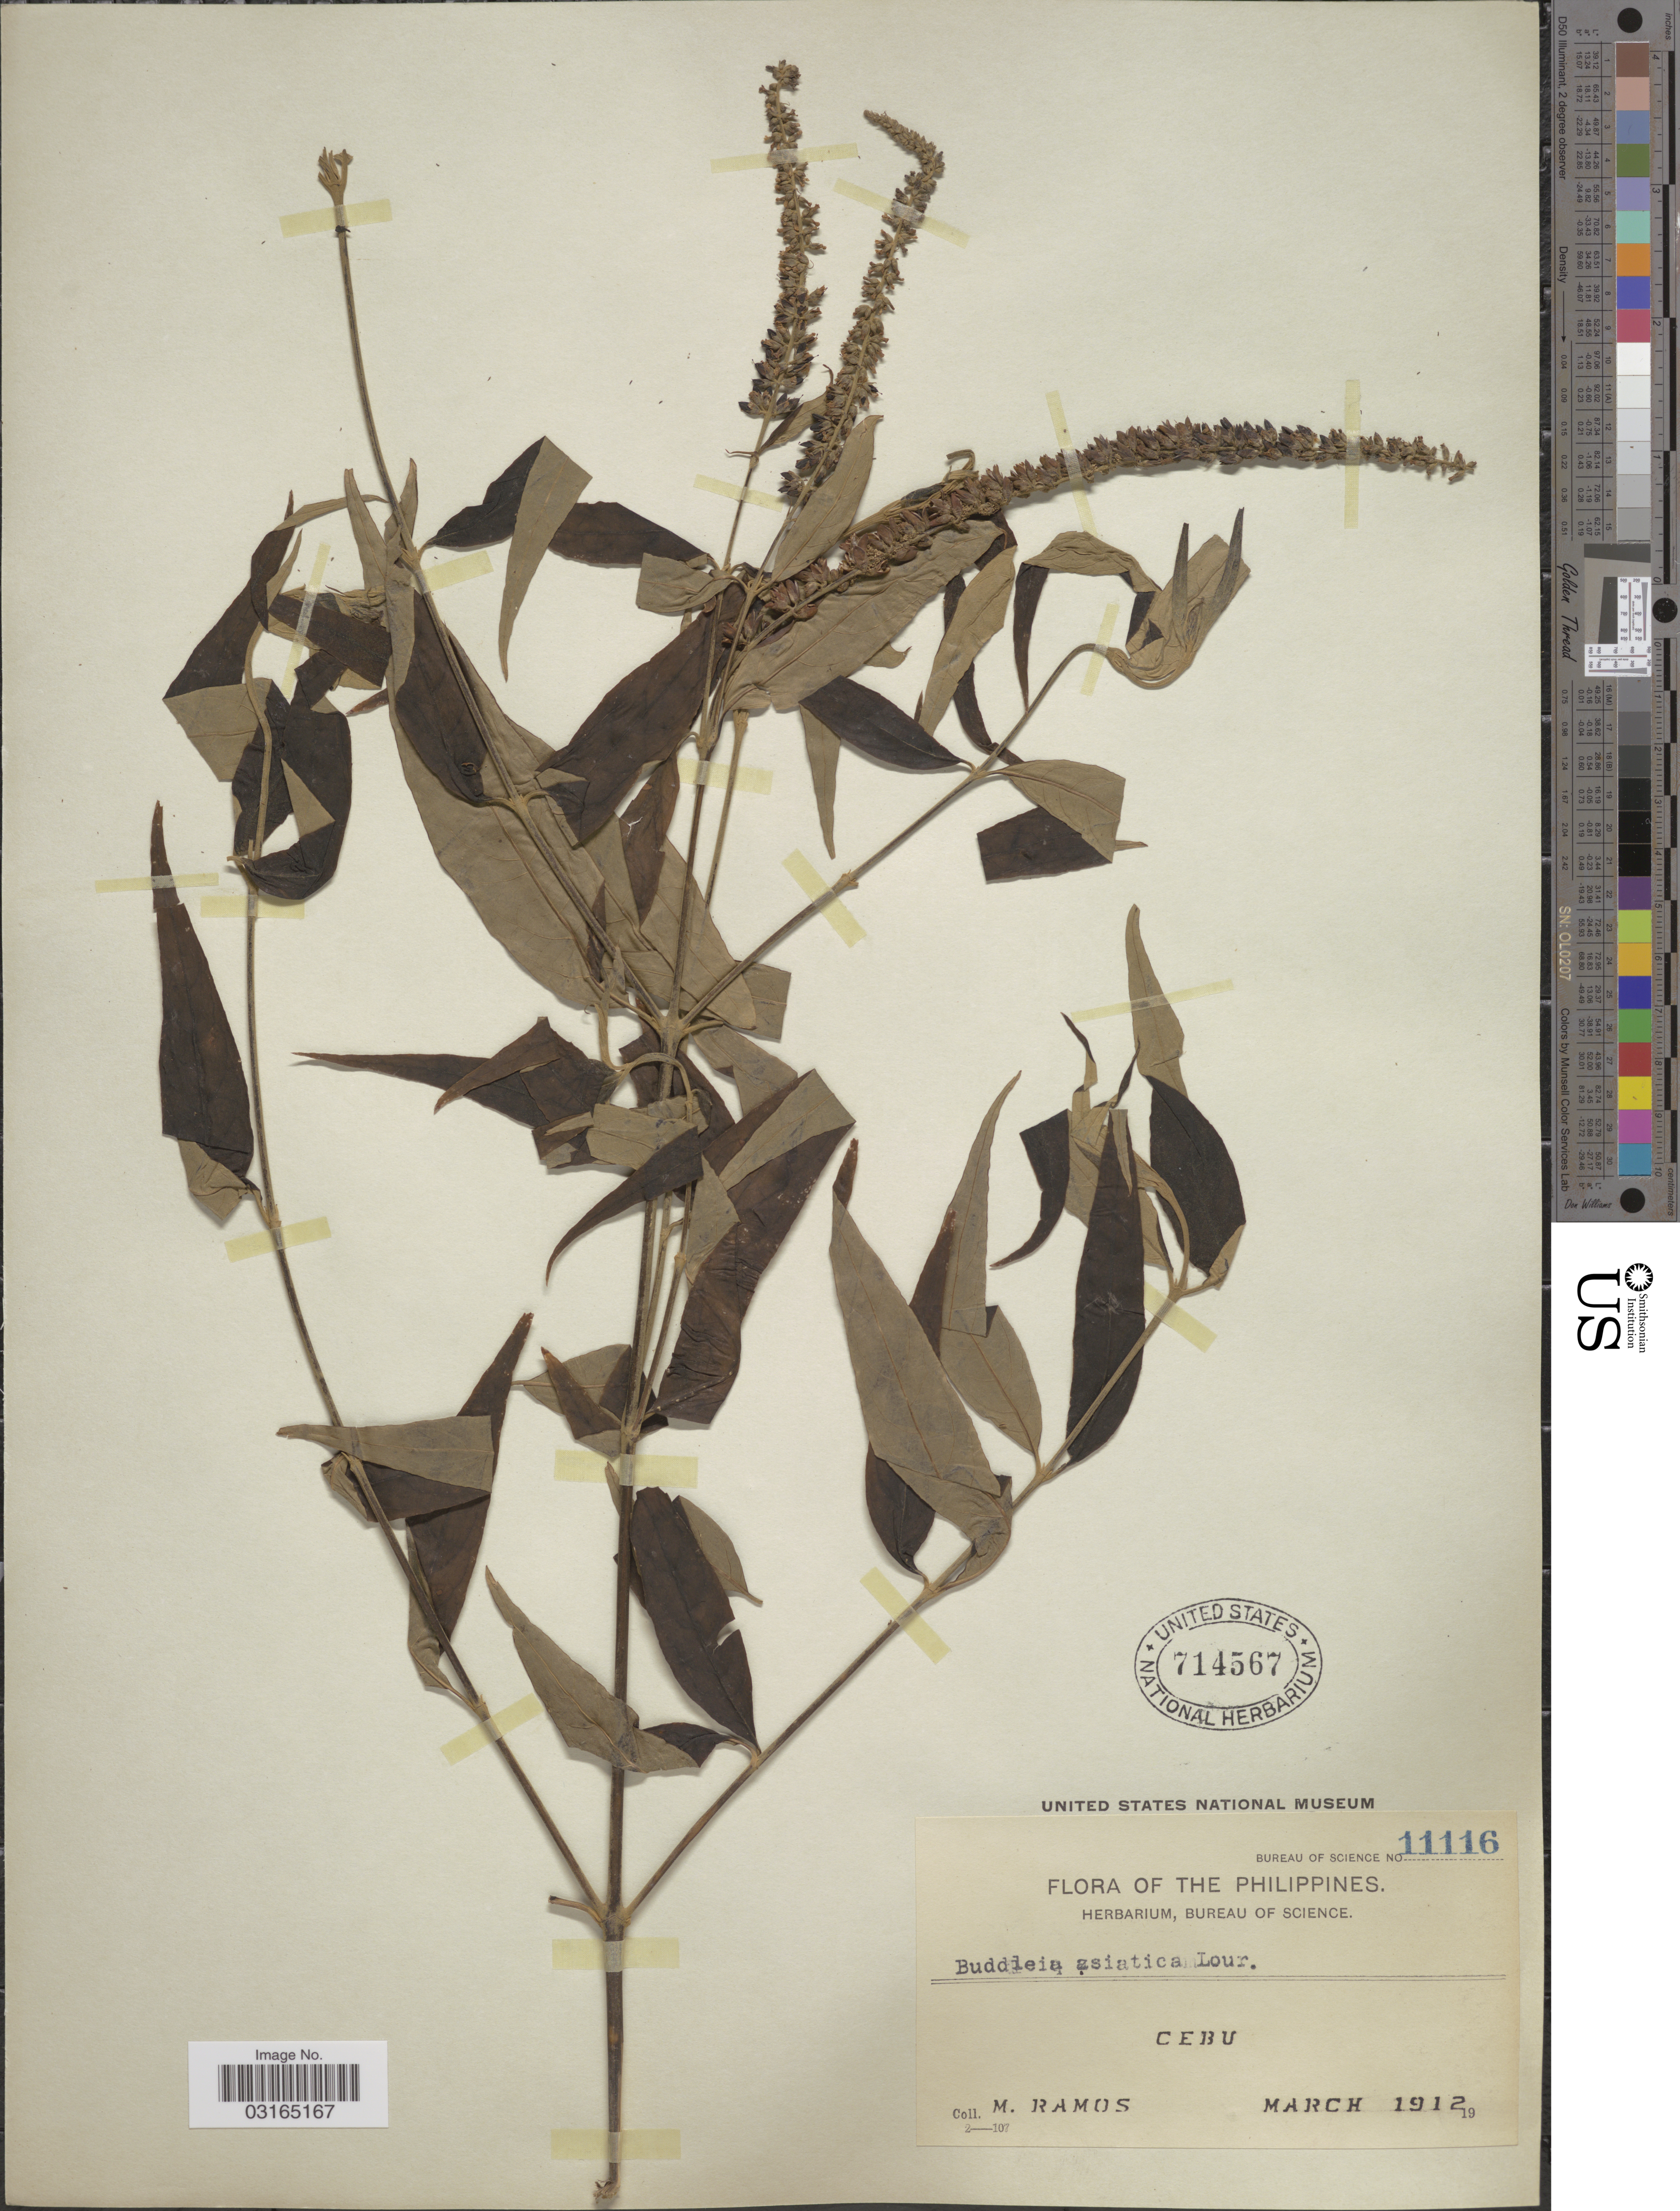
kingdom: Plantae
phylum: Tracheophyta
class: Magnoliopsida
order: Lamiales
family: Scrophulariaceae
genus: Buddleja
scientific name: Buddleja asiatica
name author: Lour.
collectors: M. Ramos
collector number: Bureau of Science 11116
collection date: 1912-03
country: Philippines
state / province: Central Visayas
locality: Cebu.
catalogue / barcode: US 714567